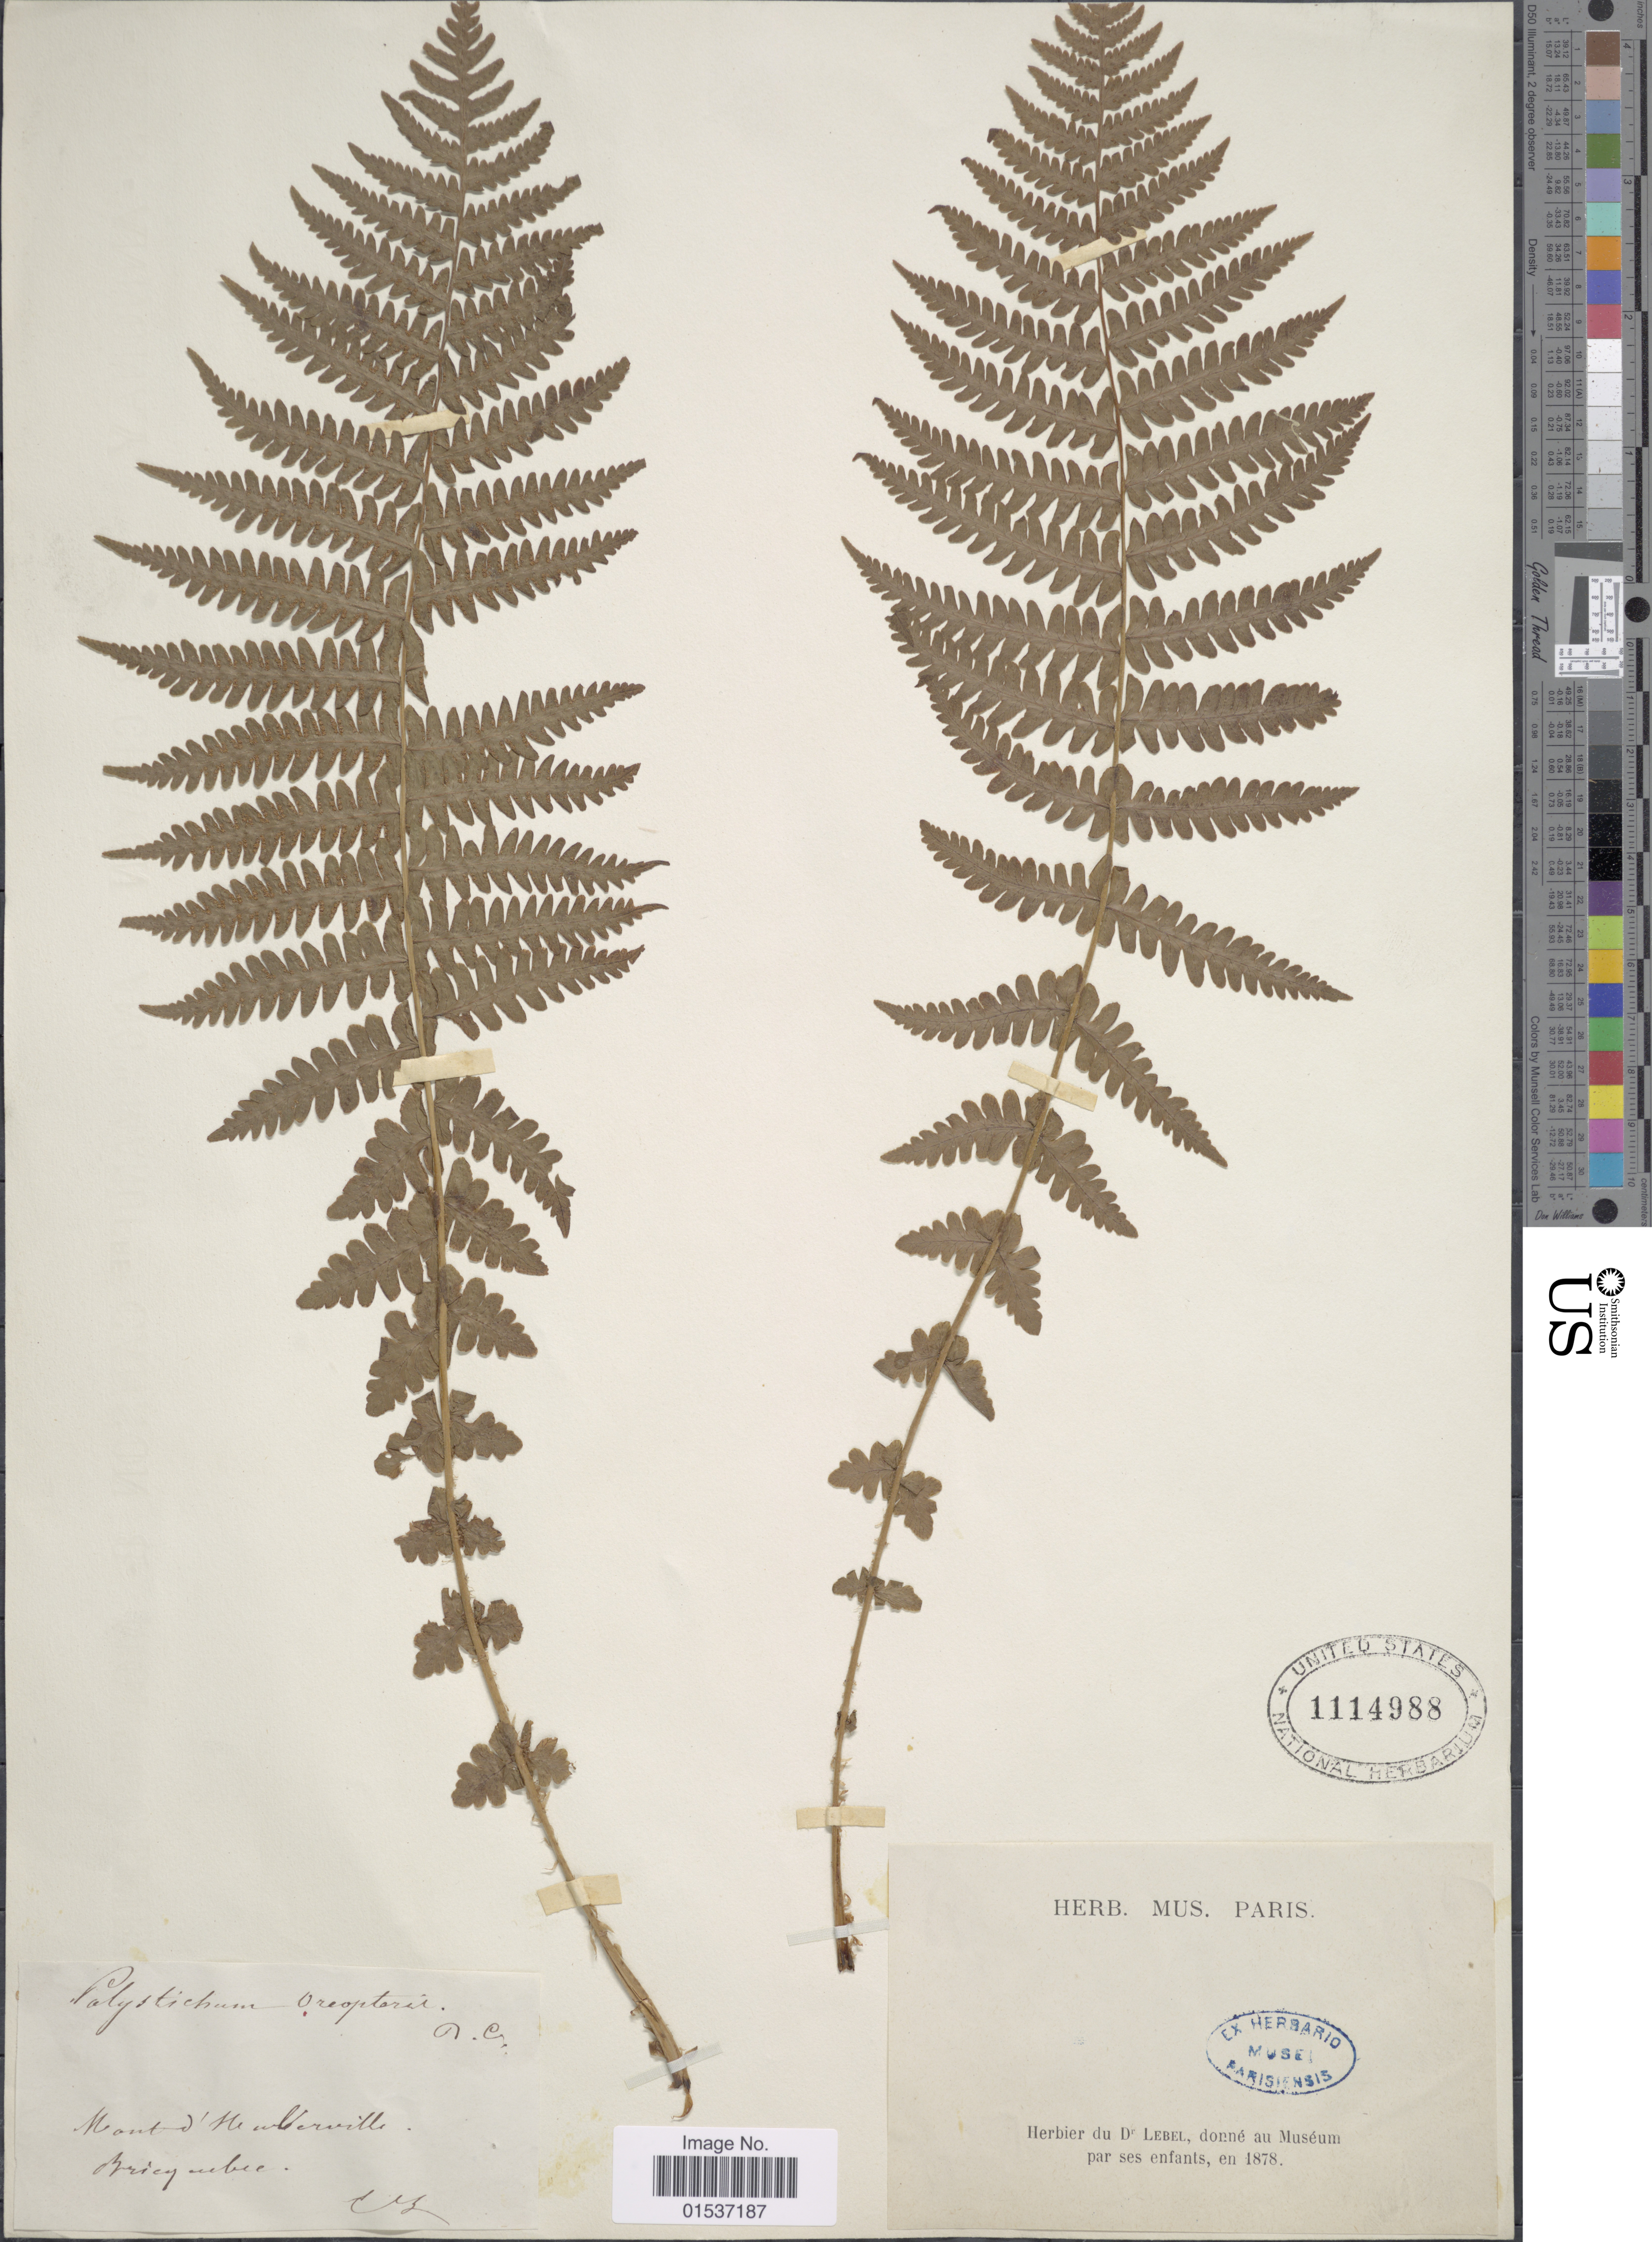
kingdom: Plantae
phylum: Tracheophyta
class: Polypodiopsida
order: Polypodiales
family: Thelypteridaceae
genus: Oreopteris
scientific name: Oreopteris limbosperma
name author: (All.) K. Iwats.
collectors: ex Herb. Lebel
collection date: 1878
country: France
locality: Monte d' Ne [illegible text]llerville Briequibie. [interpreted]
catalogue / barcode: US 1114988